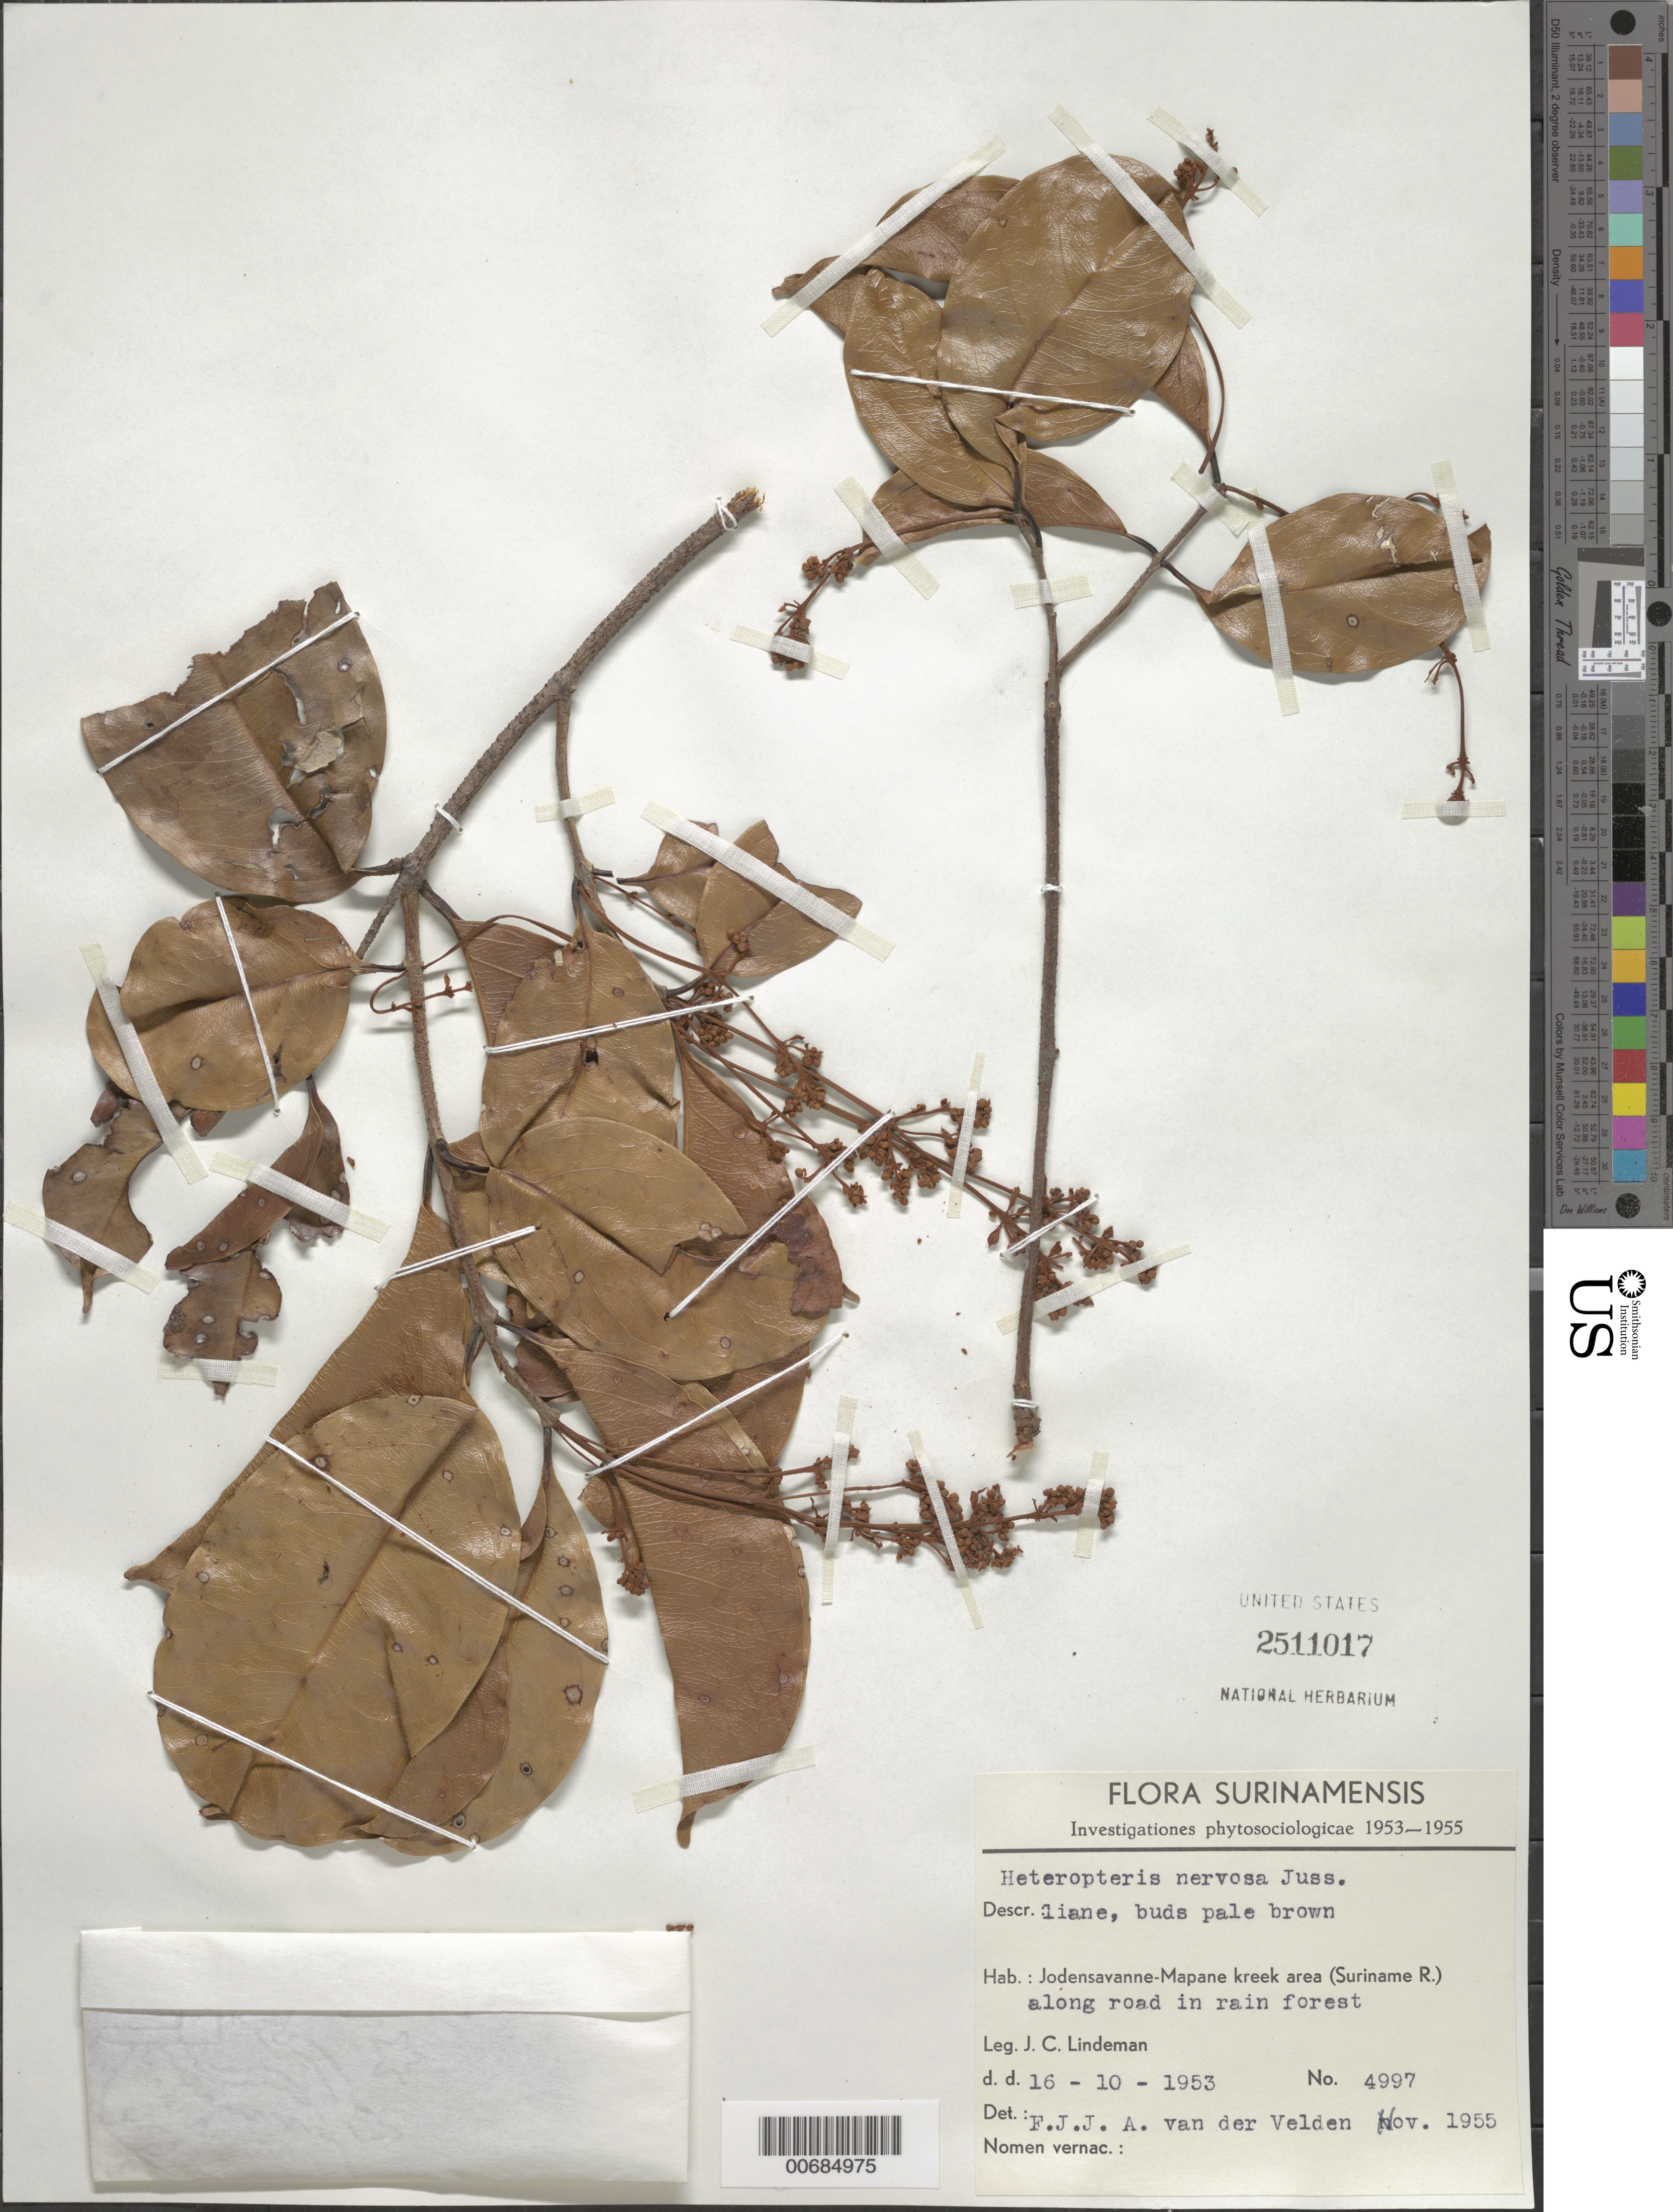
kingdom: Plantae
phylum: Tracheophyta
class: Magnoliopsida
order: Malpighiales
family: Malpighiaceae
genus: Heteropterys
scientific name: Heteropterys nervosa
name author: A. Juss.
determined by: van der Velden, F. J.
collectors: J. C. Lindeman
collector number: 4997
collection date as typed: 16-Oct-53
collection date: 1953-10-16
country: Suriname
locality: Jodensavanne-Mapane kreek area (Suriname River)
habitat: Along road, in rainforest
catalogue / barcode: US 2511017